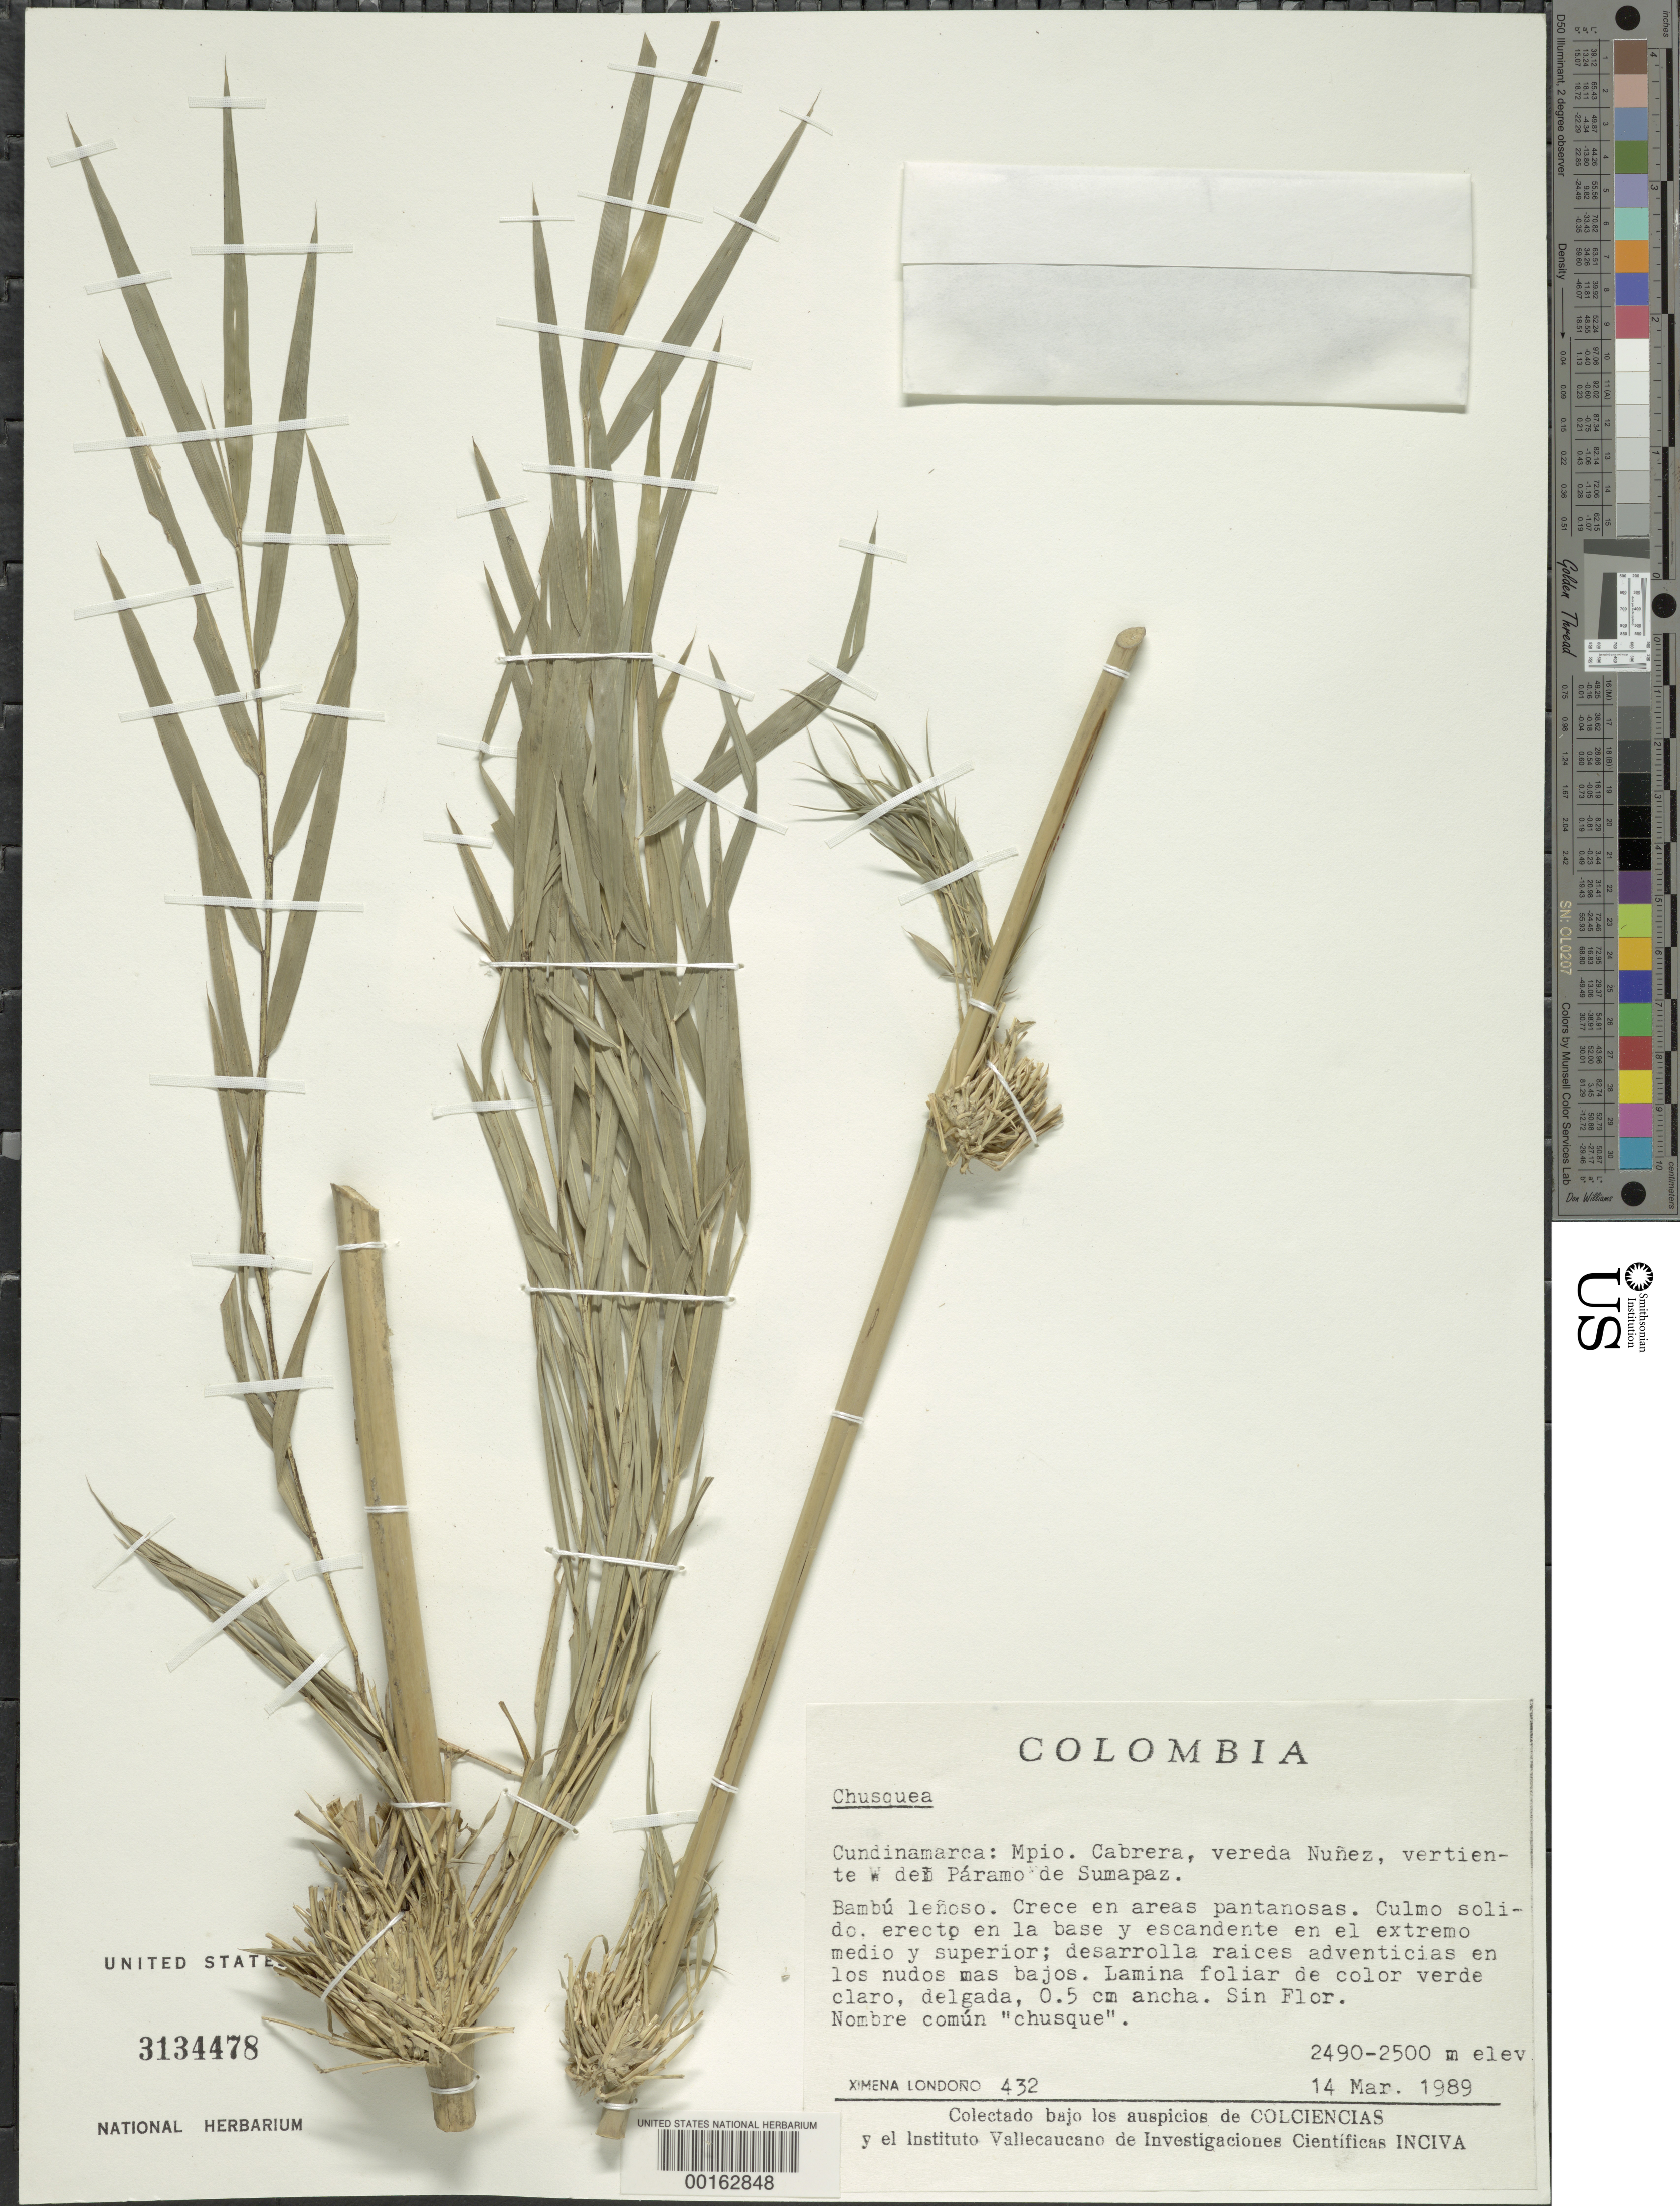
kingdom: Plantae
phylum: Tracheophyta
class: Liliopsida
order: Poales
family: Poaceae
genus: Chusquea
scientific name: Chusquea sp.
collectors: X. Londoño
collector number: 432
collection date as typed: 14 Mar 1989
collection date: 1989-03-14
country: Colombia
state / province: Cundinamarca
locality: Mun. Cabrera, Vereda Nunez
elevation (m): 2490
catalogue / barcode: US 3134478